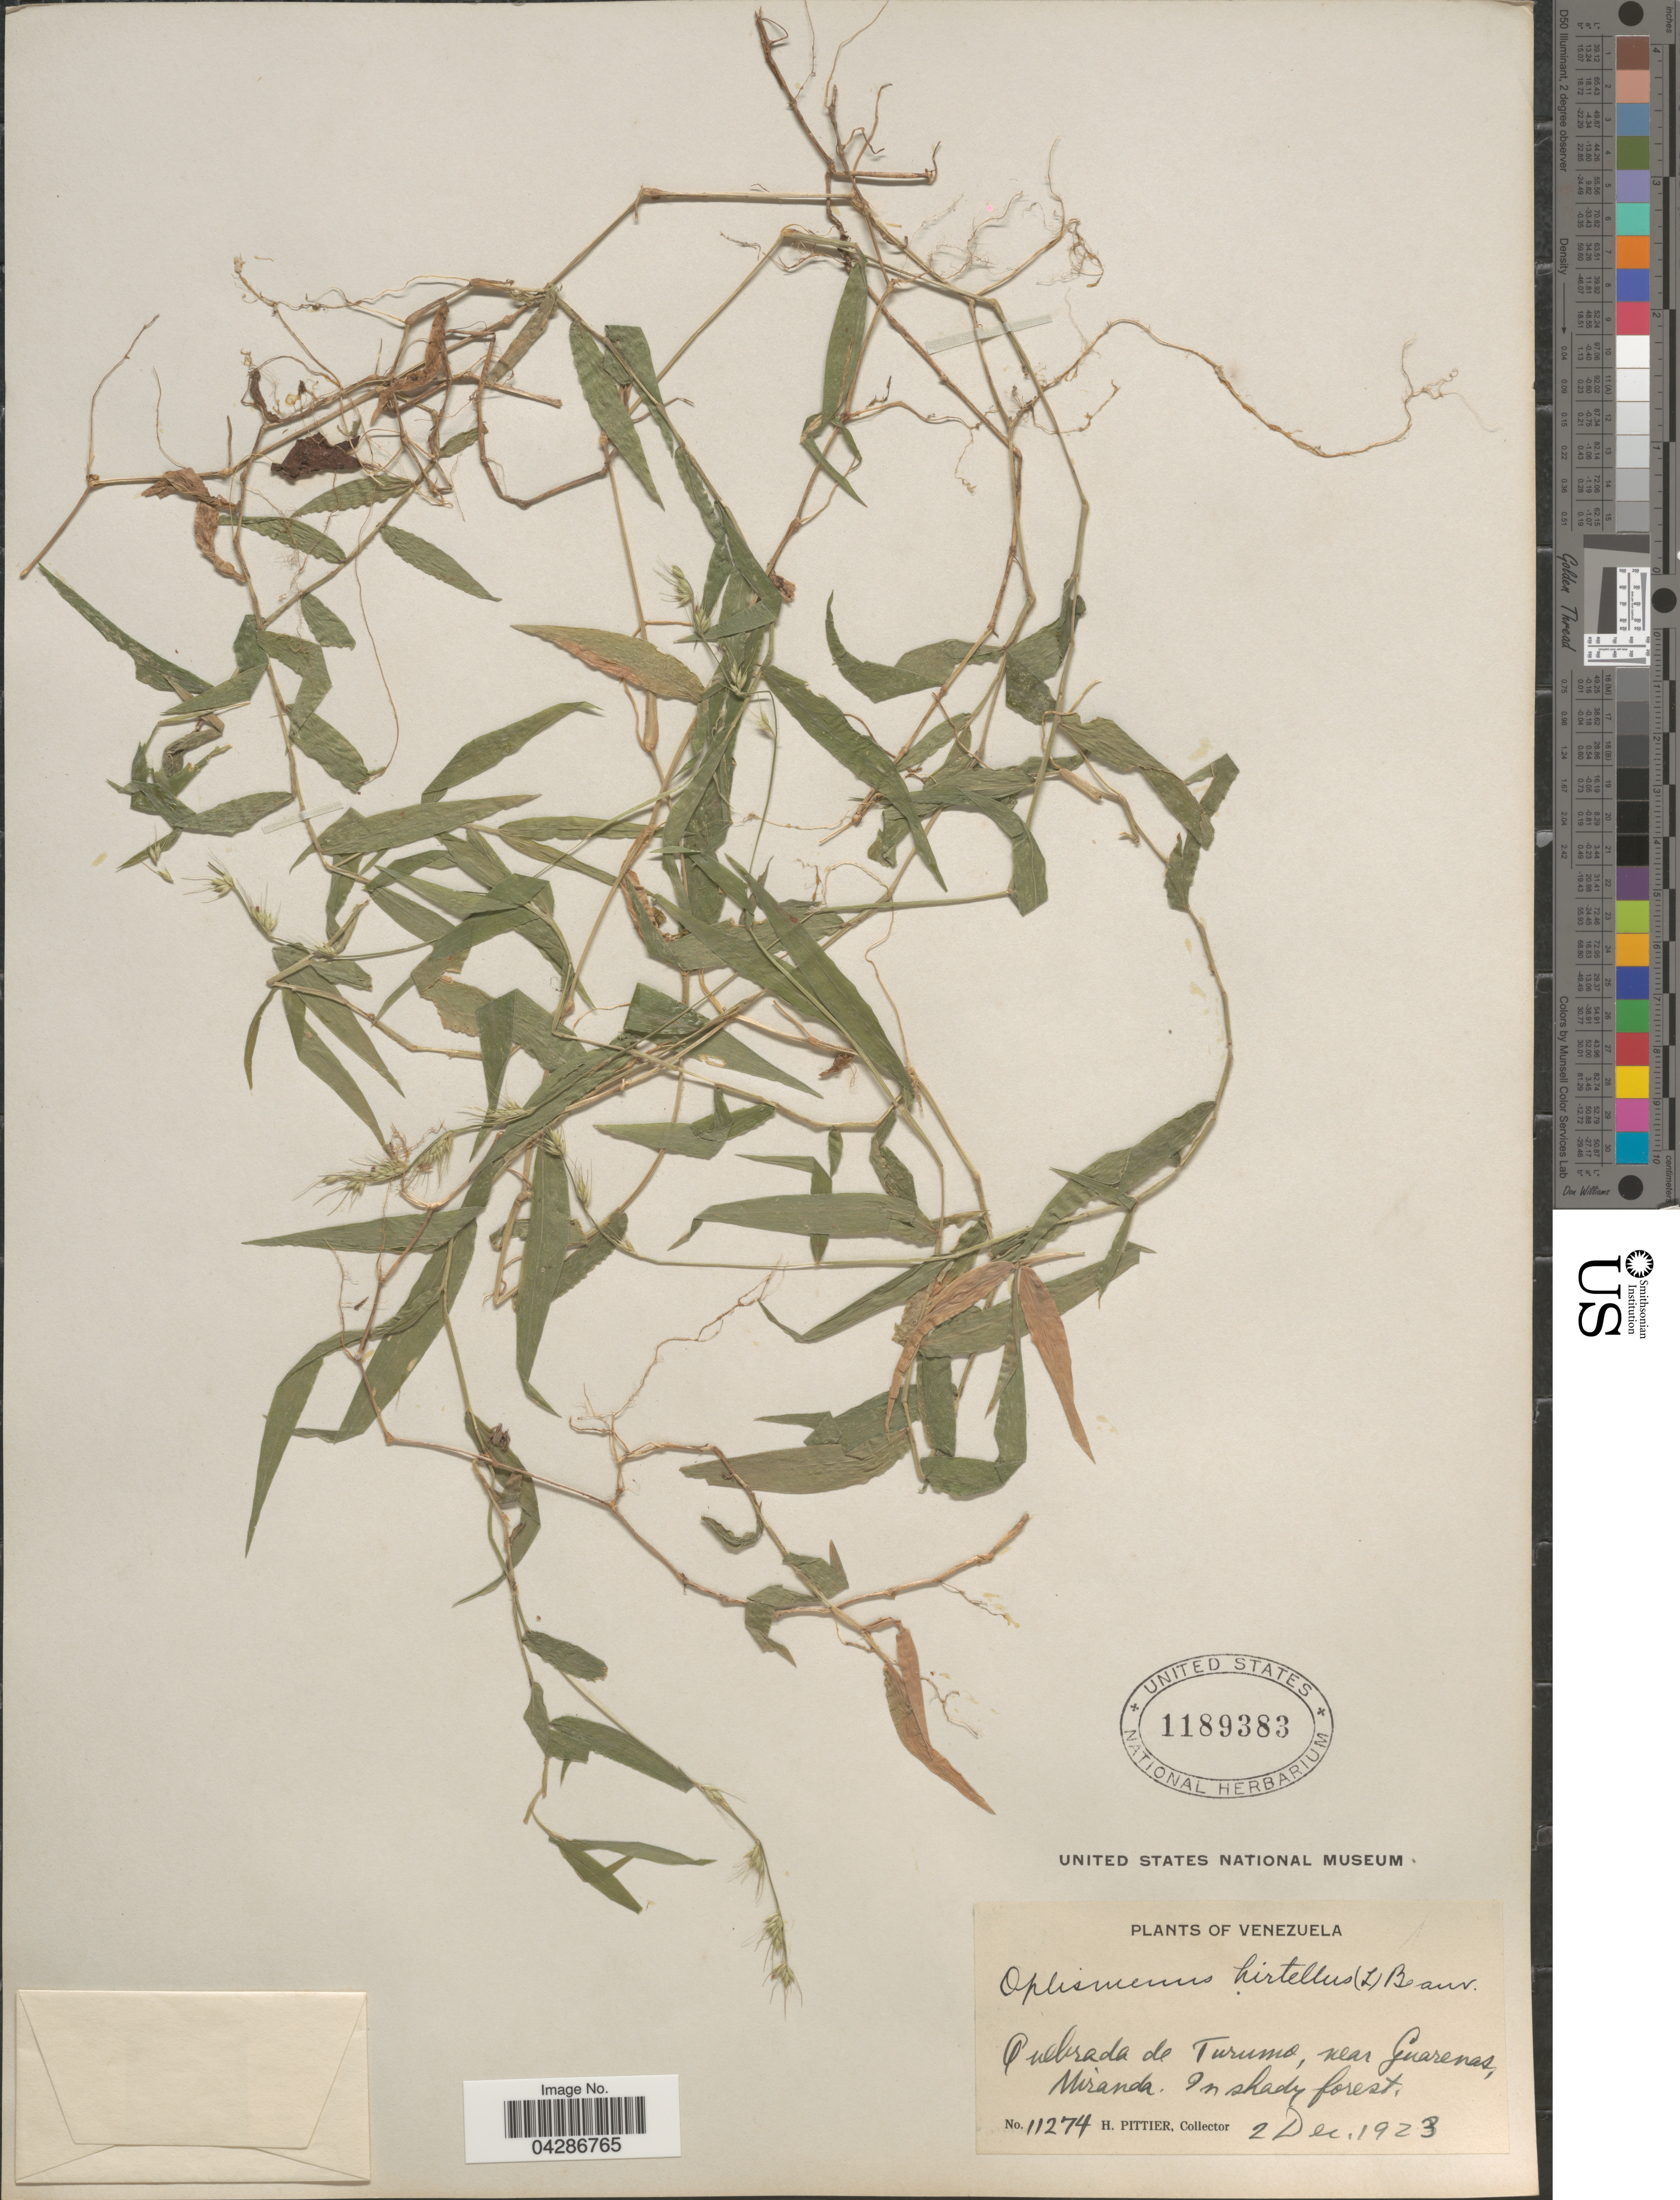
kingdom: Plantae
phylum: Tracheophyta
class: Liliopsida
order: Poales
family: Poaceae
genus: Oplismenus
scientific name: Oplismenus hirtellus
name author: (L.) P. Beauv.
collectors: H. F. Pittier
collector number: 11274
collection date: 1923-12-02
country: Venezuela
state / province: Miranda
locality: Quebrada de Turima, near Guarenas.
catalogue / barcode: US 1189383